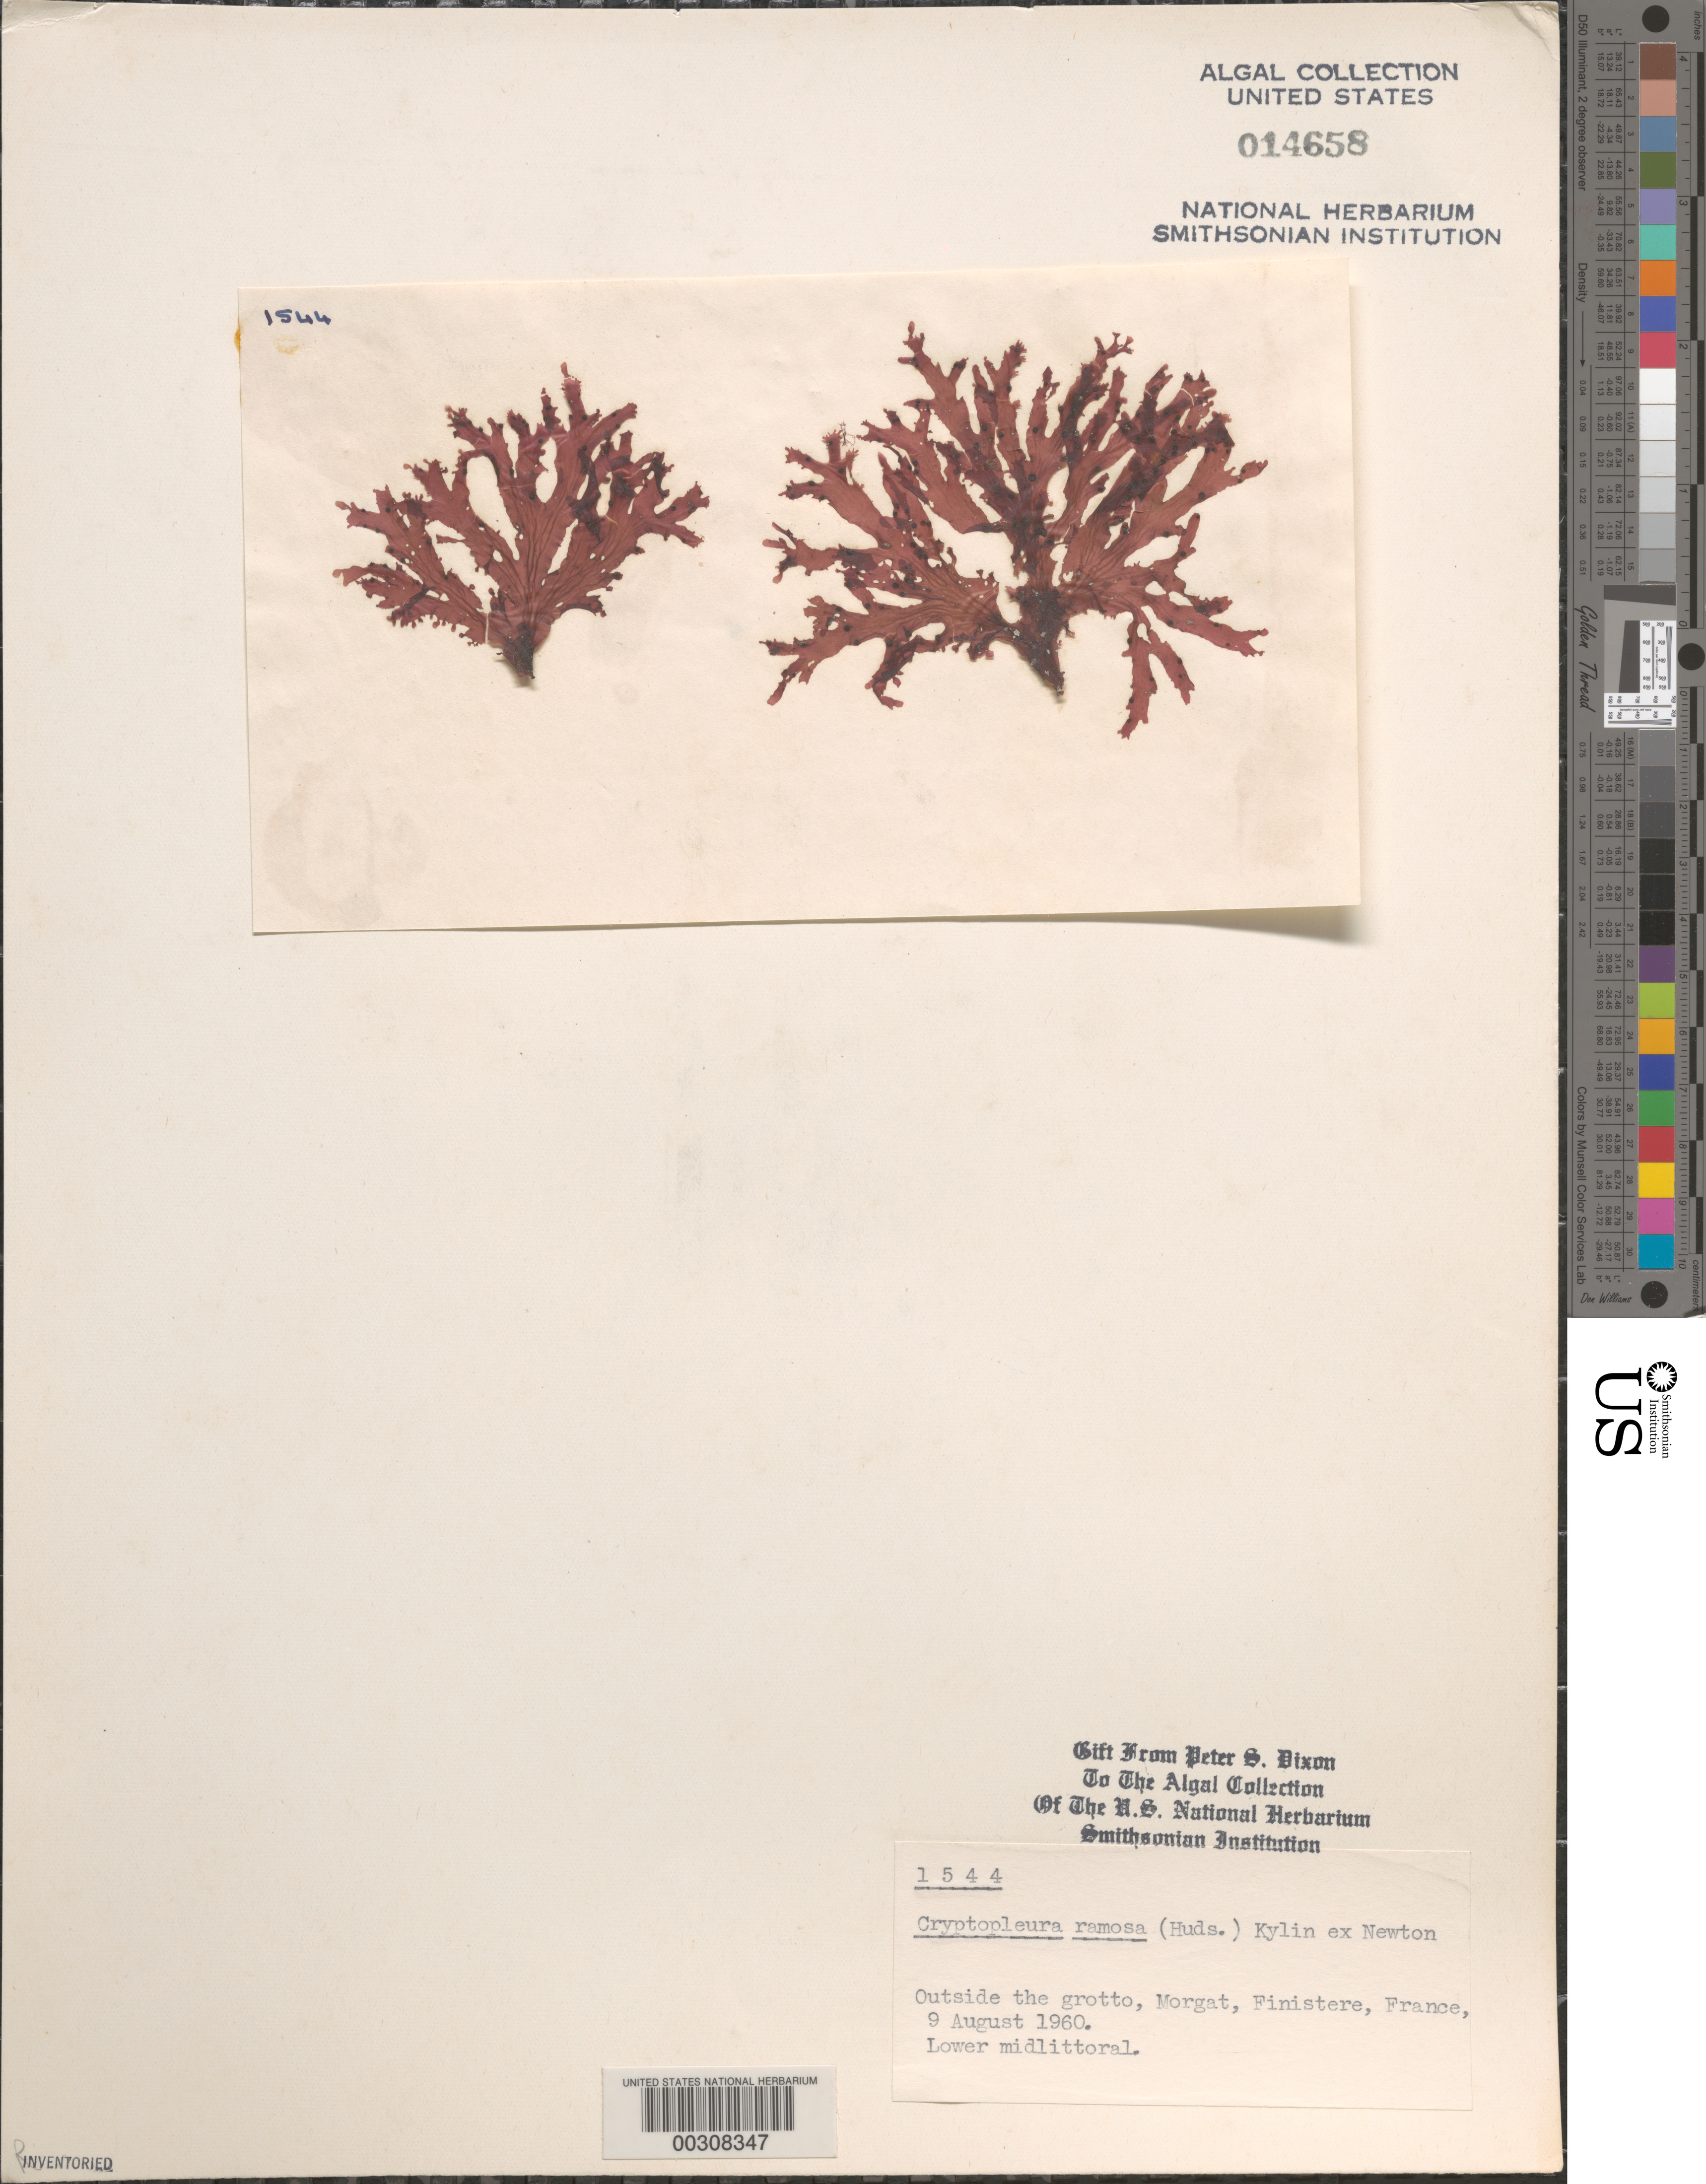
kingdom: Plantae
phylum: Rhodophyta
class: Florideophyceae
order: Ceramiales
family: Delesseriaceae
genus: Cryptopleura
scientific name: Cryptopleura ramosa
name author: (Huds.) L.M. Newton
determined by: Dixon, P. S.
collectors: P. S. Dixon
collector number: PSD 1544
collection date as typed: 09 Aug 1960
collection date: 1960-08-09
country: France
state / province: Bretagne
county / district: Finistère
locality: Morgat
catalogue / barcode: US 14658